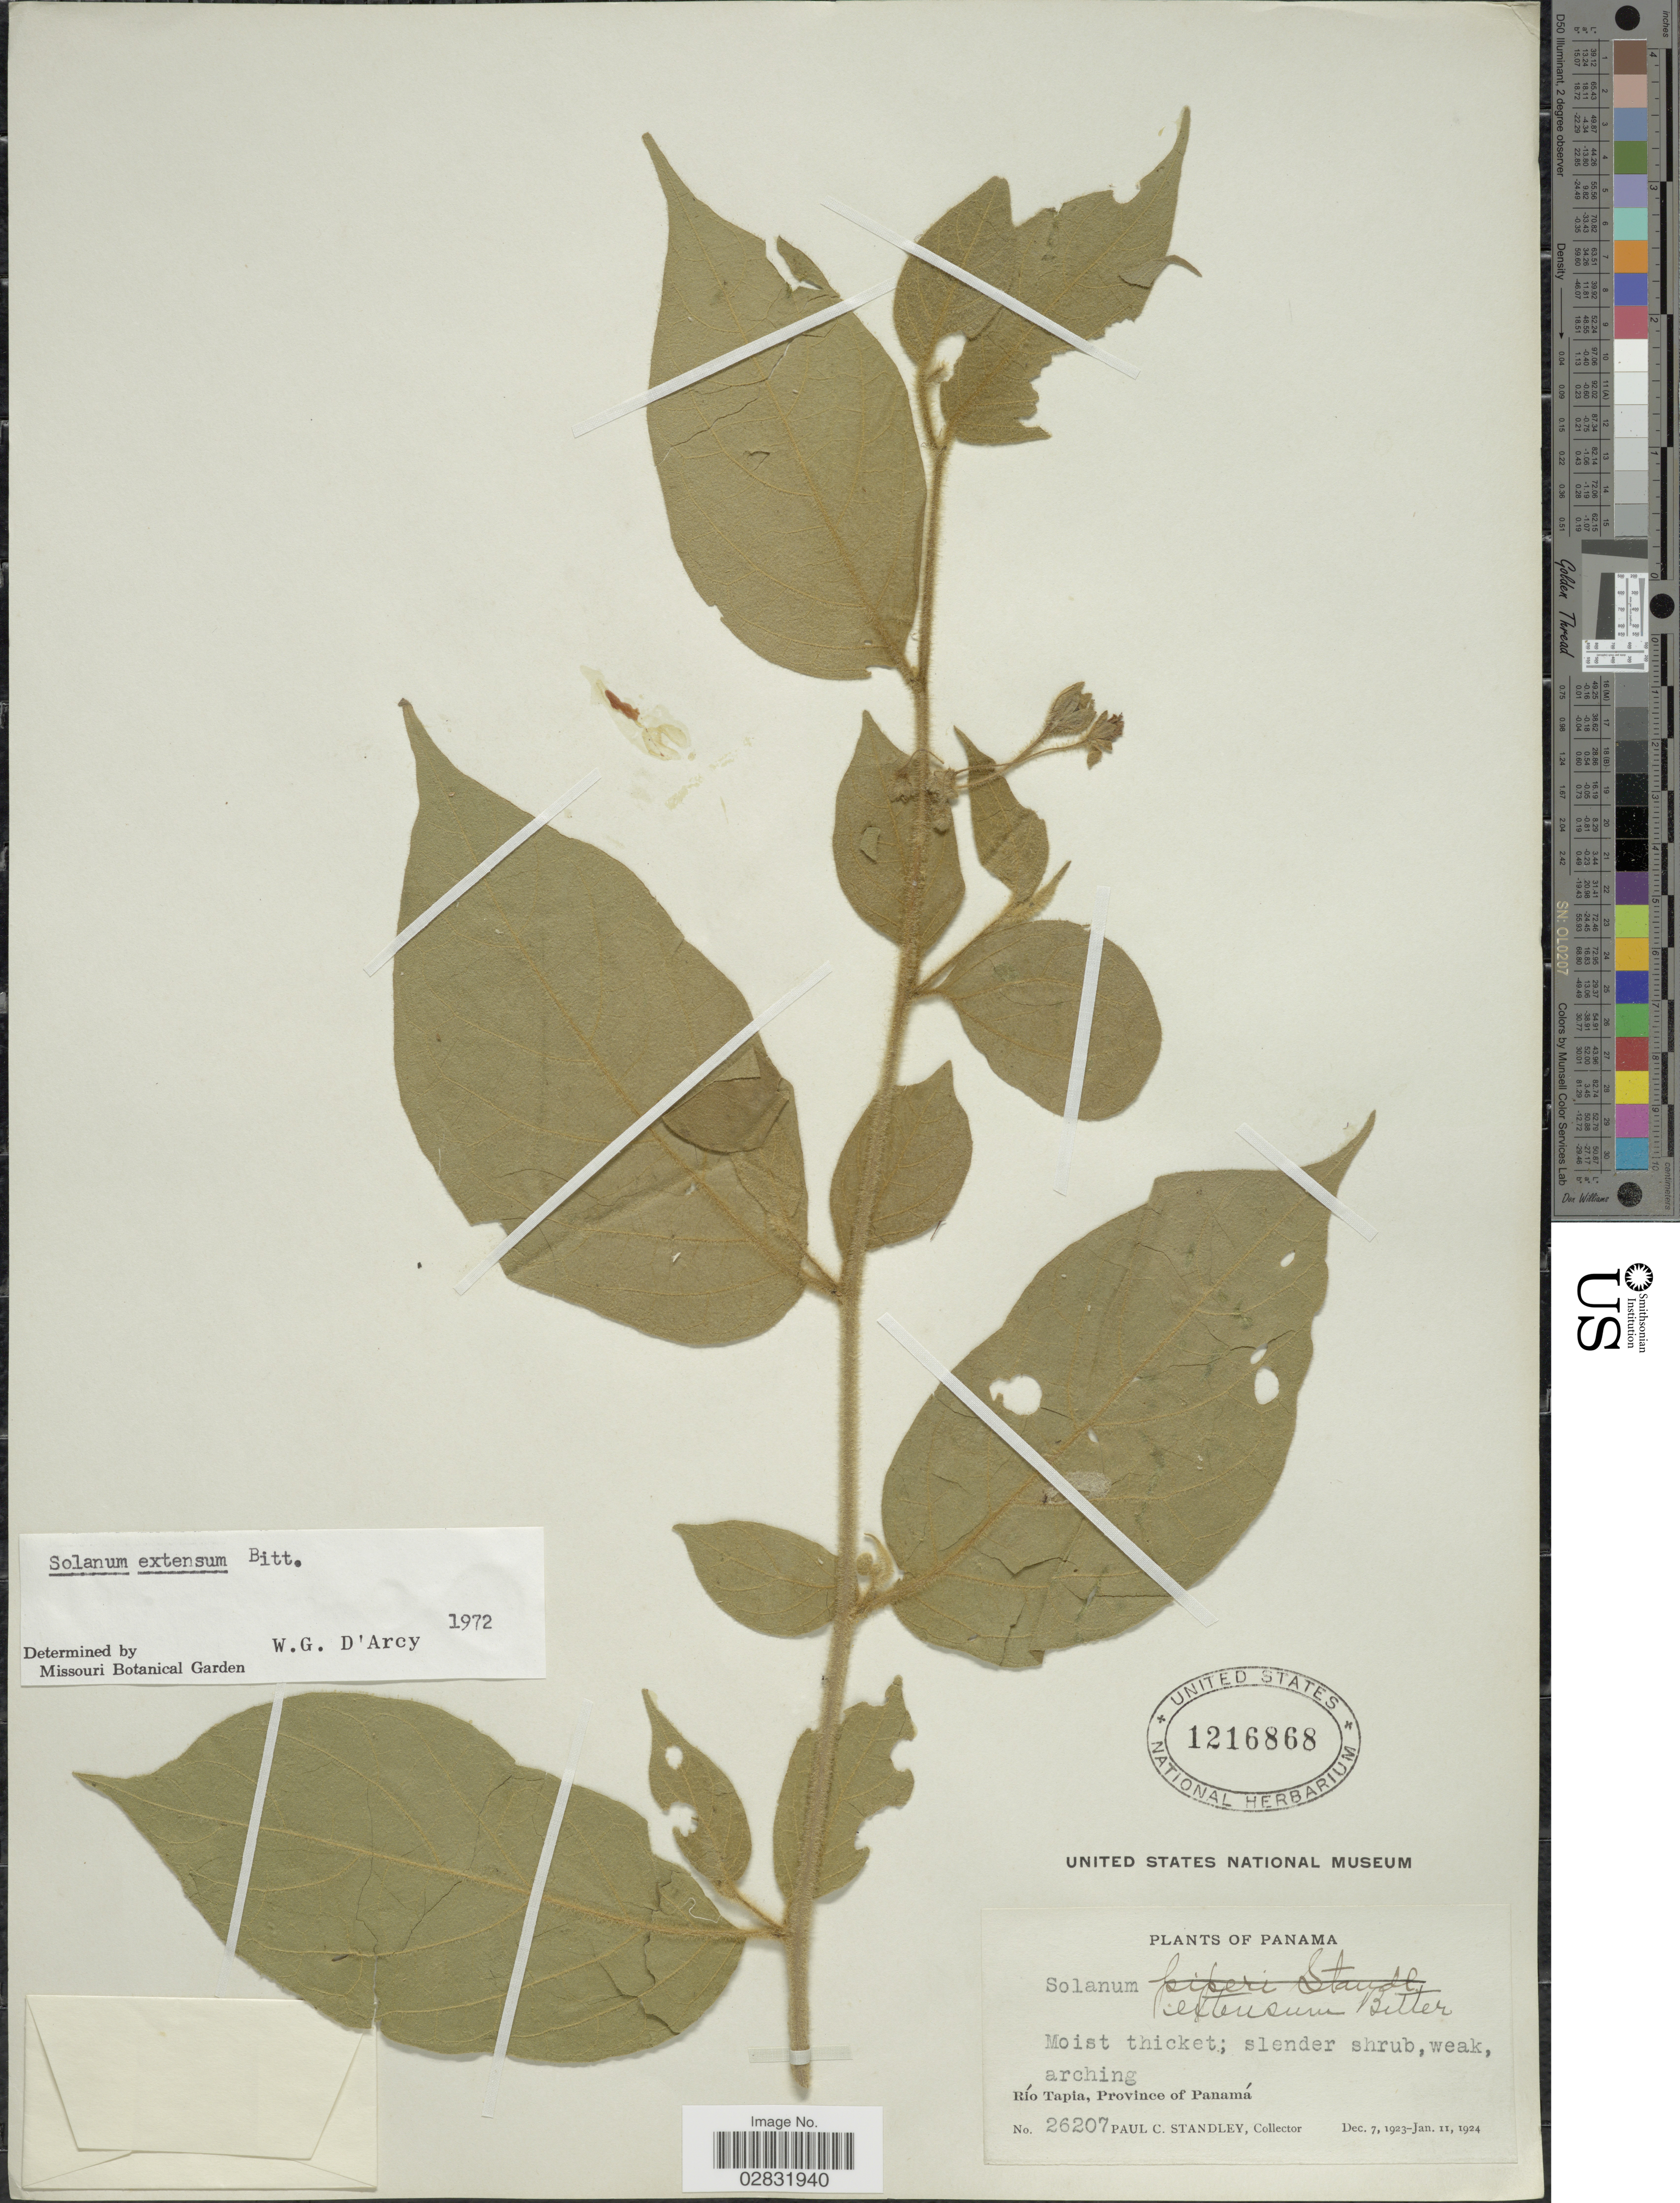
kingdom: Plantae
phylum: Tracheophyta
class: Magnoliopsida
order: Solanales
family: Solanaceae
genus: Solanum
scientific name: Solanum extensum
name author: Bitter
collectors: P. C. Standley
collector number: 26207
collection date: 1923-12-07/1924-01-11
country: Panama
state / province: Panamá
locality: Río Tapia, Province of Panama.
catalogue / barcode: US 1216868